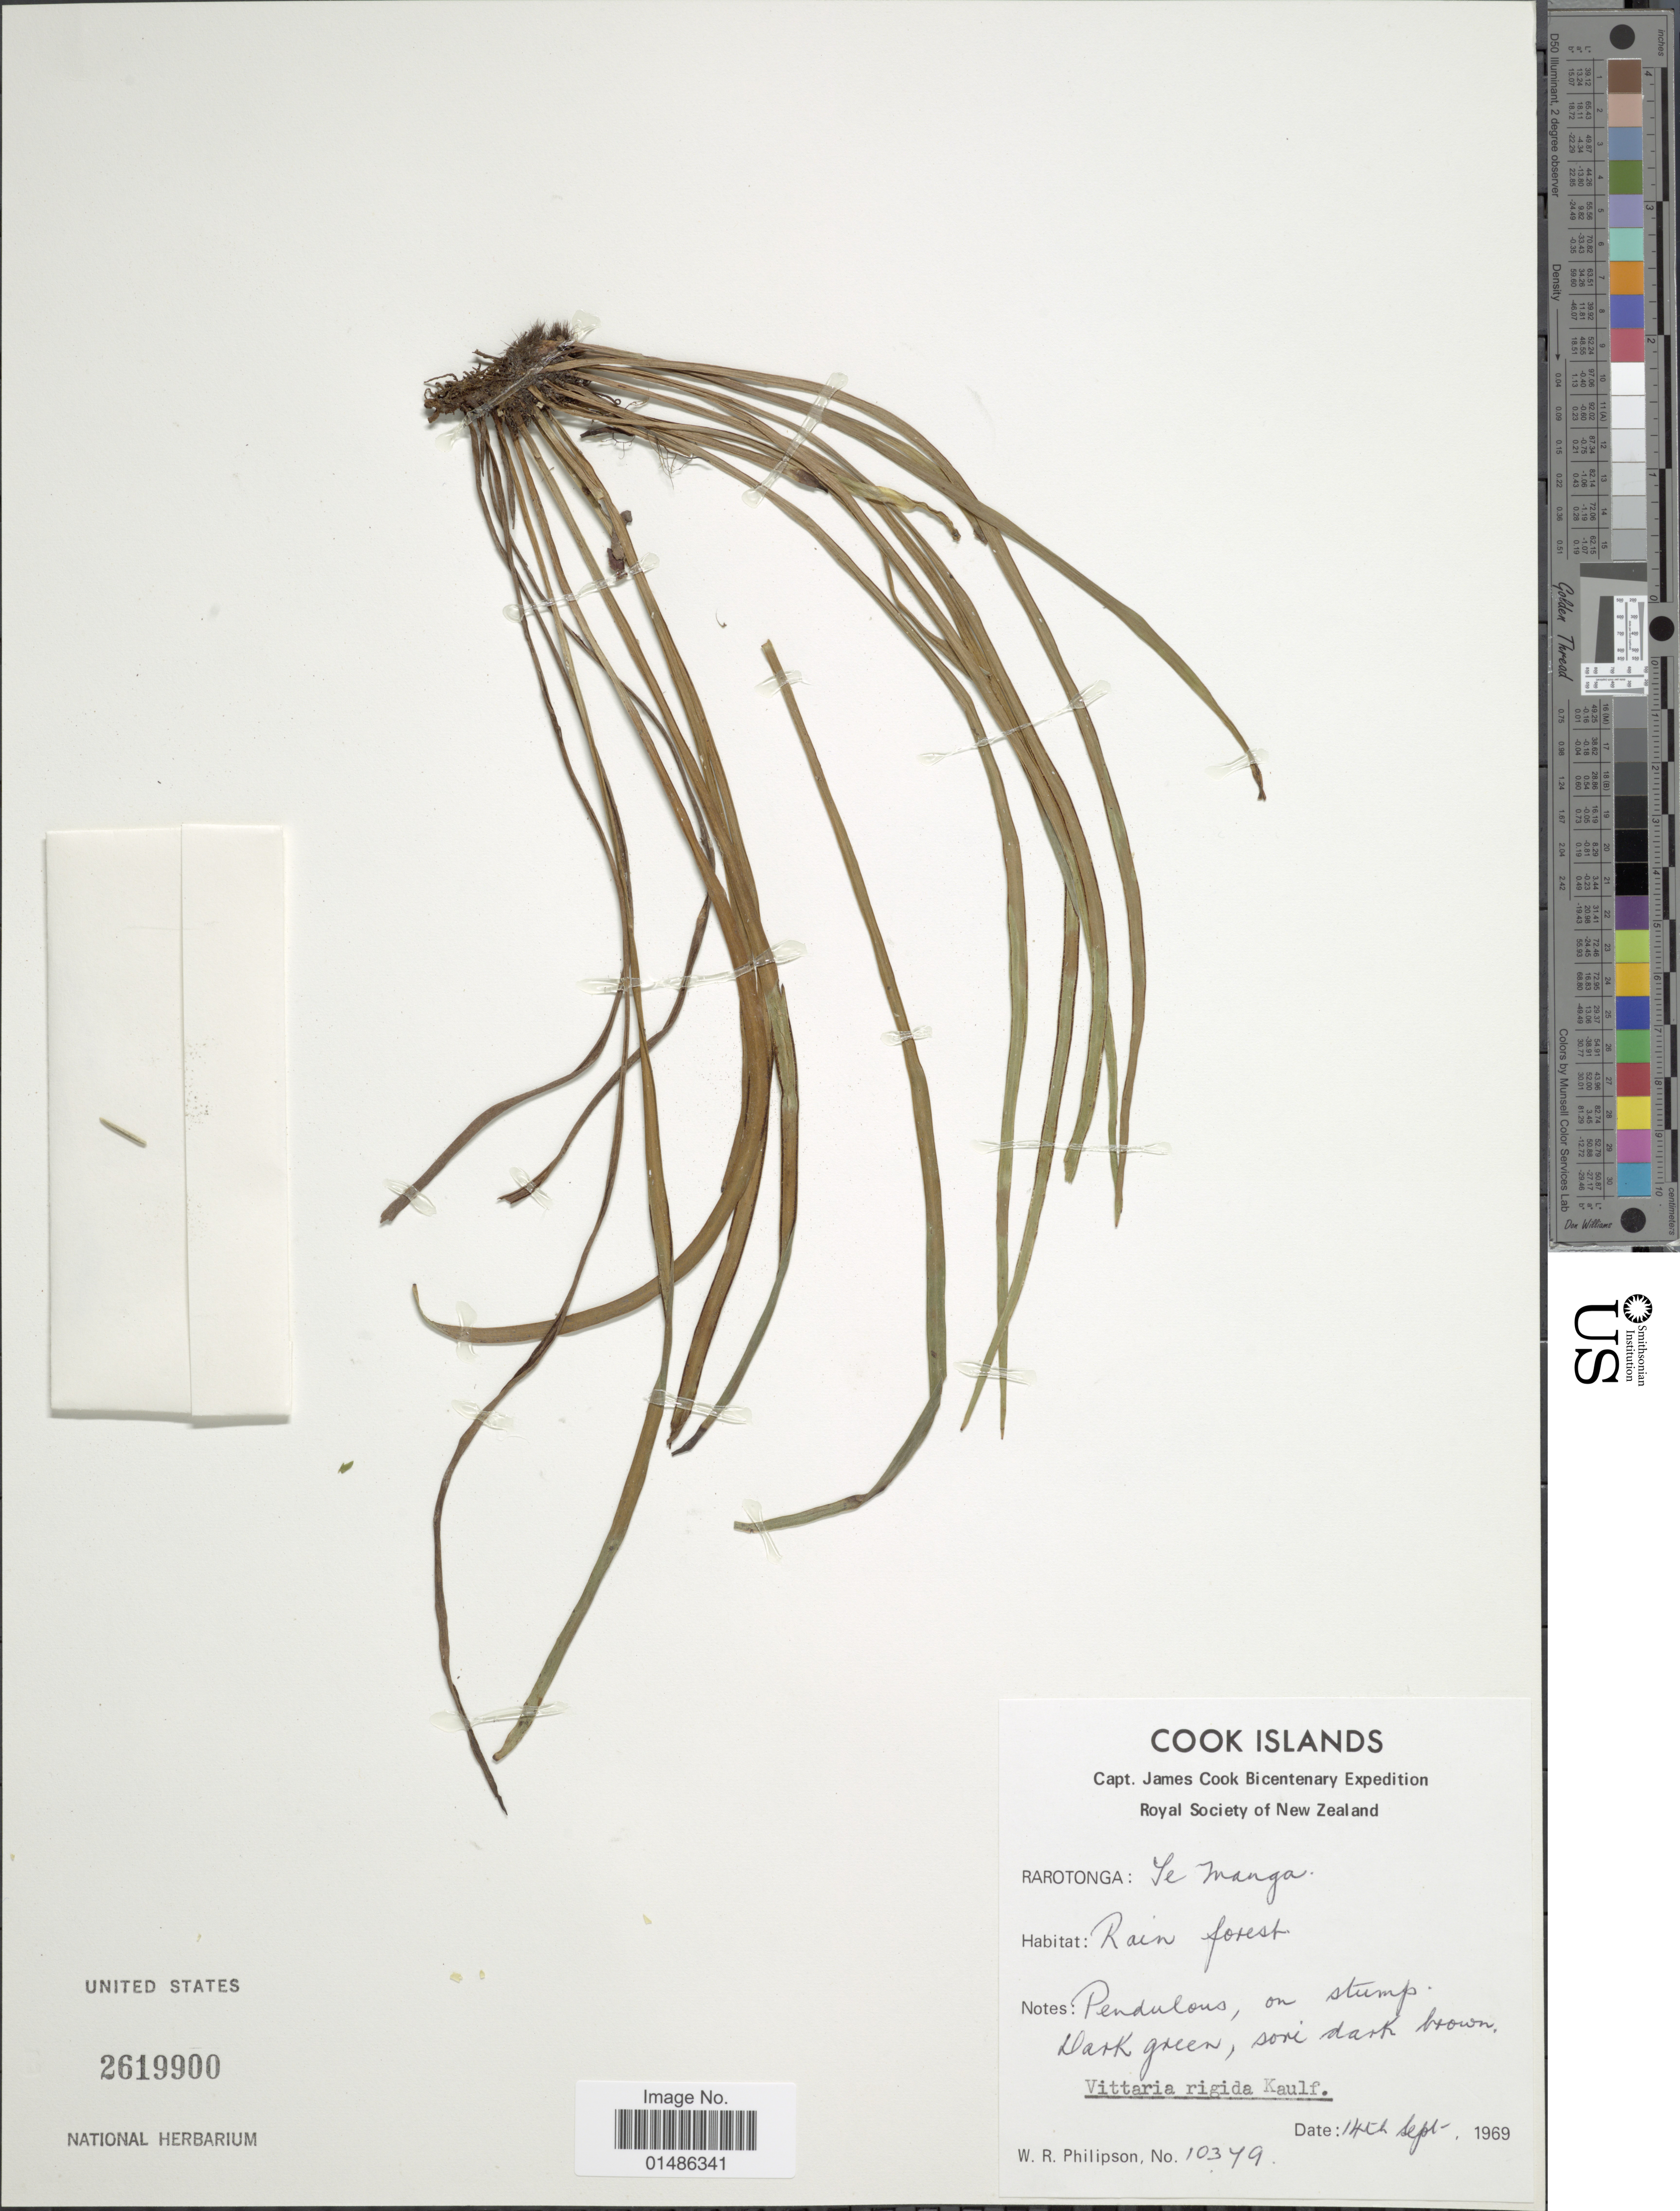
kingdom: Plantae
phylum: Tracheophyta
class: Polypodiopsida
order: Polypodiales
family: Pteridaceae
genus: Haplopteris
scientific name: Haplopteris ensiformis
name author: (Sw.) E.H. Crane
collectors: W. R. Philipson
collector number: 10379*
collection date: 1969-09-14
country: Cook Islands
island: Rarotonga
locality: Rarotonga: Te Manga.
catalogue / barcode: US 2619900